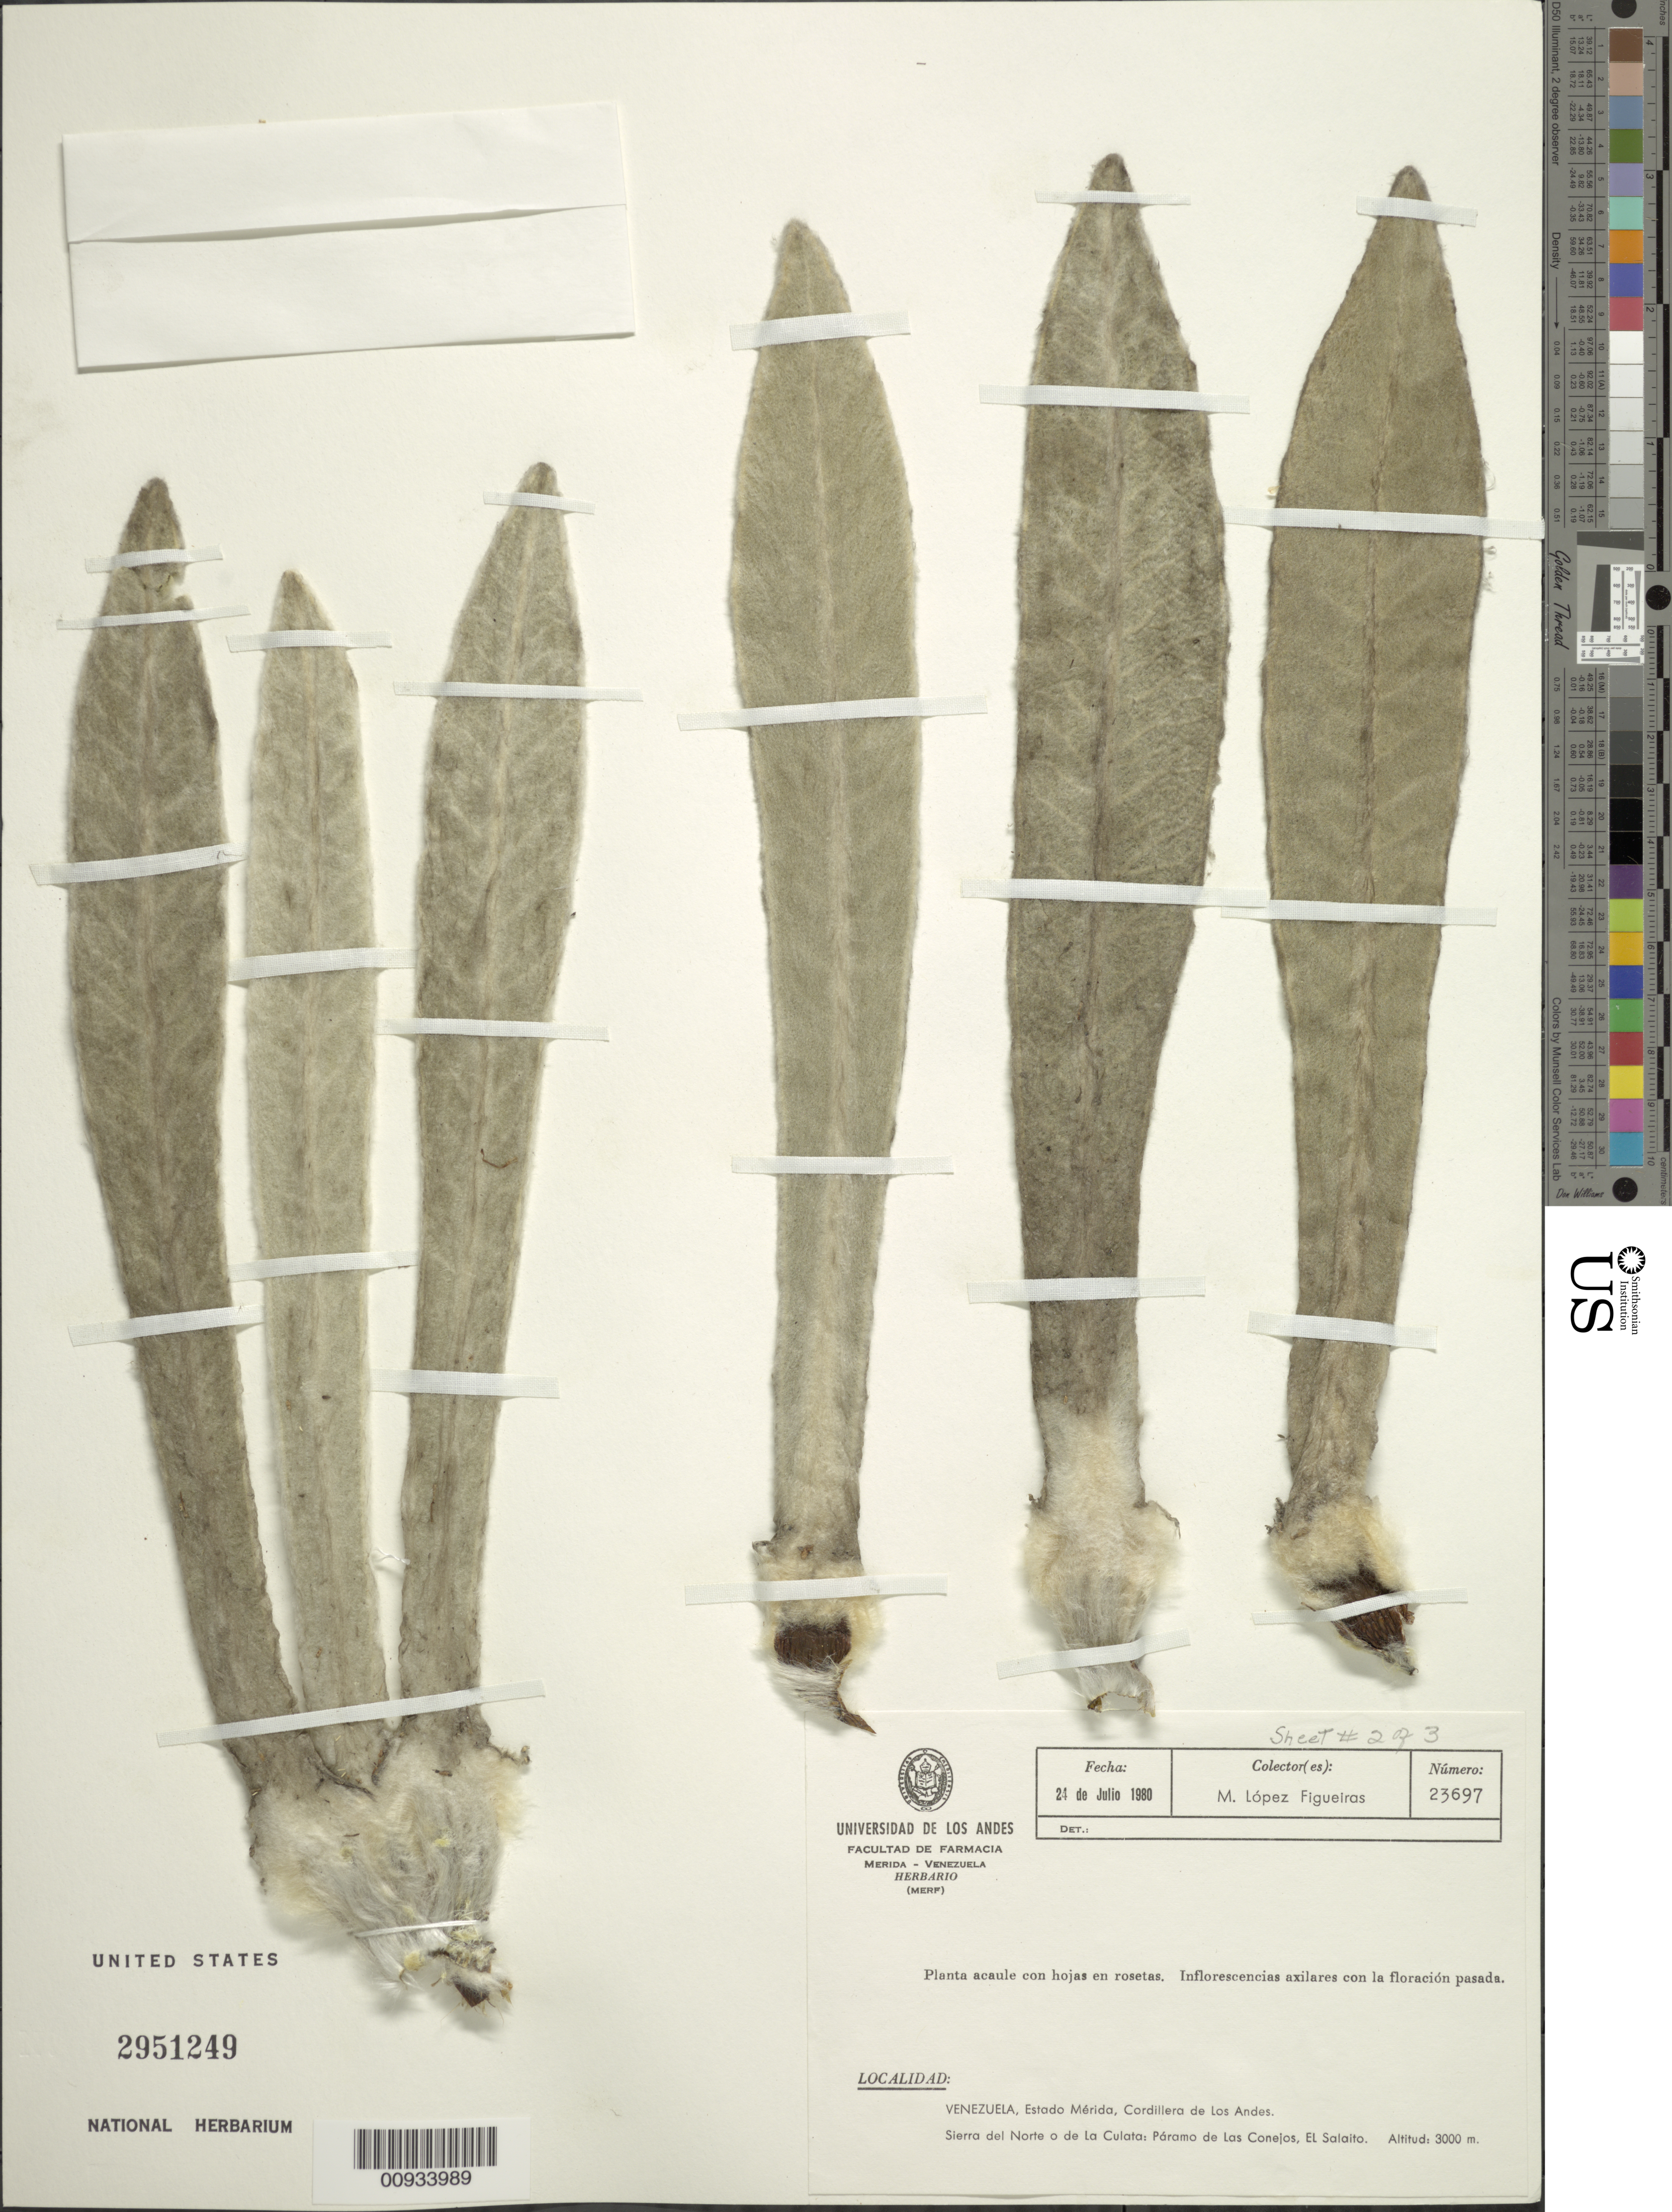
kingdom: Plantae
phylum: Tracheophyta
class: Magnoliopsida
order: Asterales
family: Asteraceae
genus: Espeletia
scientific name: Espeletia schultzii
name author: Wedd.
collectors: M. López Figueiras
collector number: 23697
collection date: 1980-07-24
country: Venezuela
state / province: Mérida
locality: Cordillera de Los Andes, Sierra del Norte o de La Culata, Paramo de Las Conejos, El Salaito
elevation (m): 3000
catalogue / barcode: US 2951249